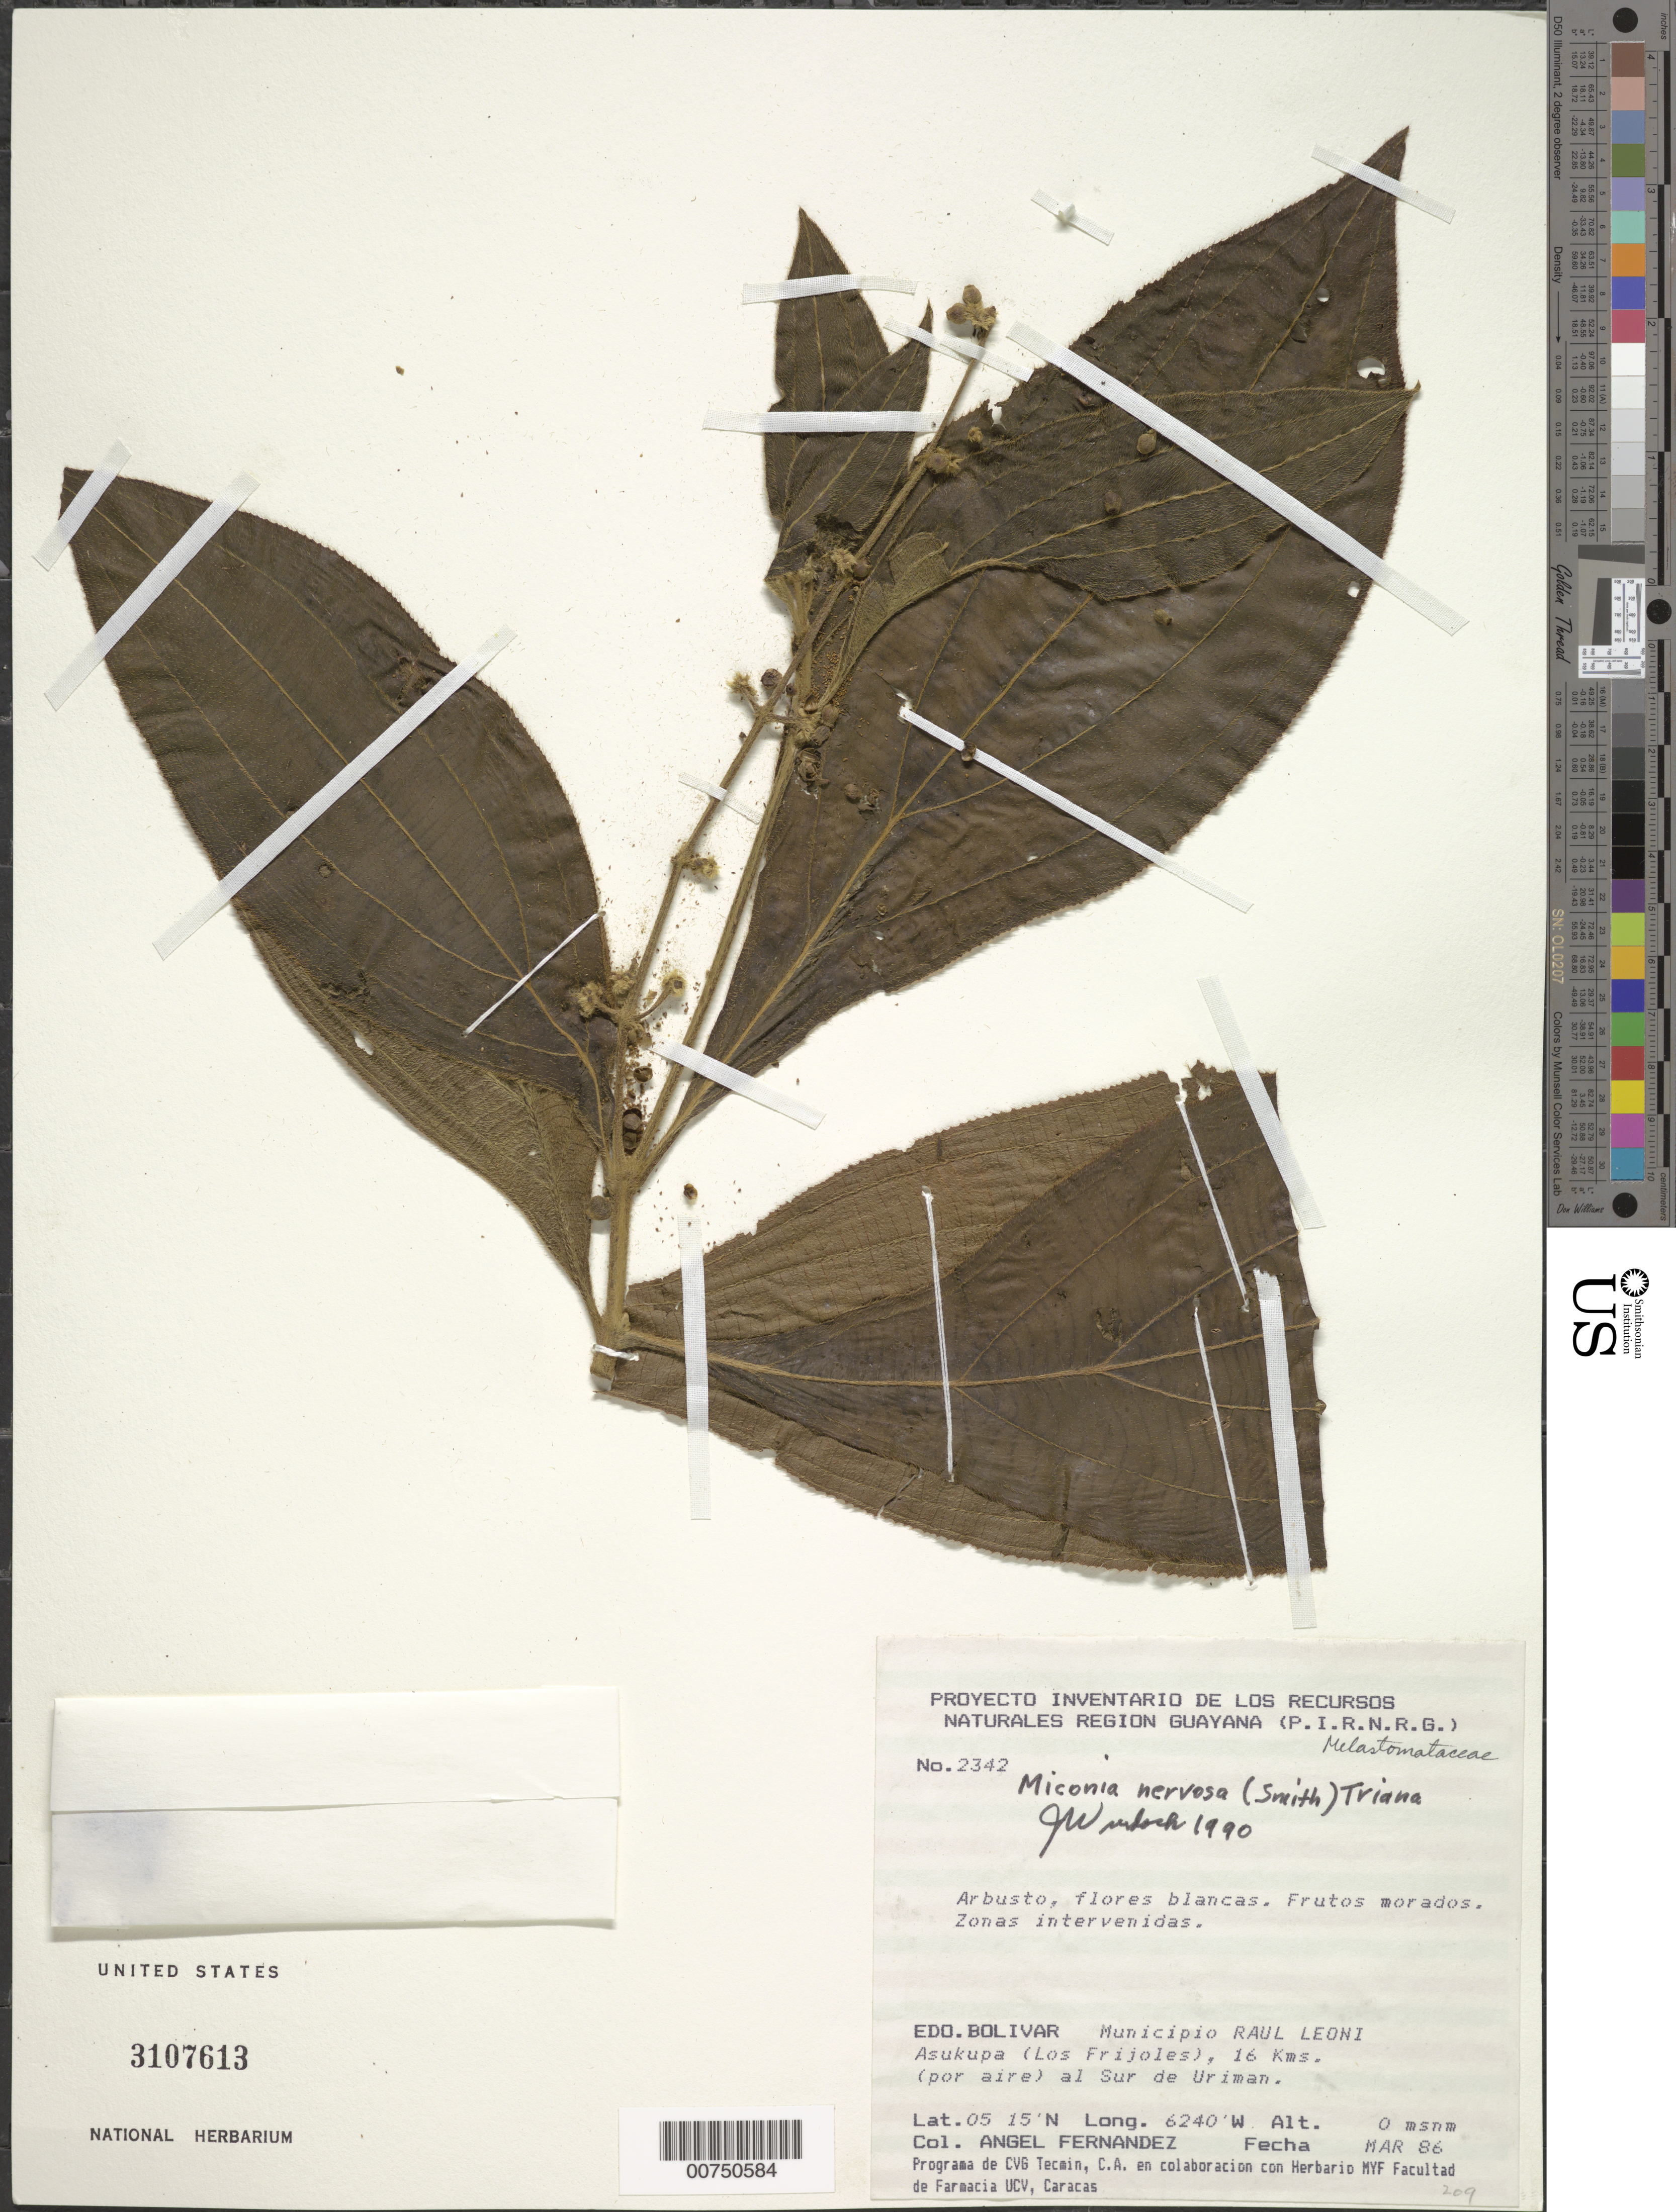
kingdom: Plantae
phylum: Tracheophyta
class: Magnoliopsida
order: Myrtales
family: Melastomataceae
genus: Miconia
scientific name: Miconia nervosa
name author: (Sm.) Triana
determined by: Wurdack, John J., (US), US (UNITED STATES)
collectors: A. Fernández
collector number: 2342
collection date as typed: Mar-86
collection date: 1986-03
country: Venezuela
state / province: Bolívar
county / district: Angostura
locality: Mun. Raúl Leoni [=Angostura], Asukupa (Los Frijoles) 16 km (por aire) S de Uriman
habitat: Zonas intervenidas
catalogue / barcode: US 3107613